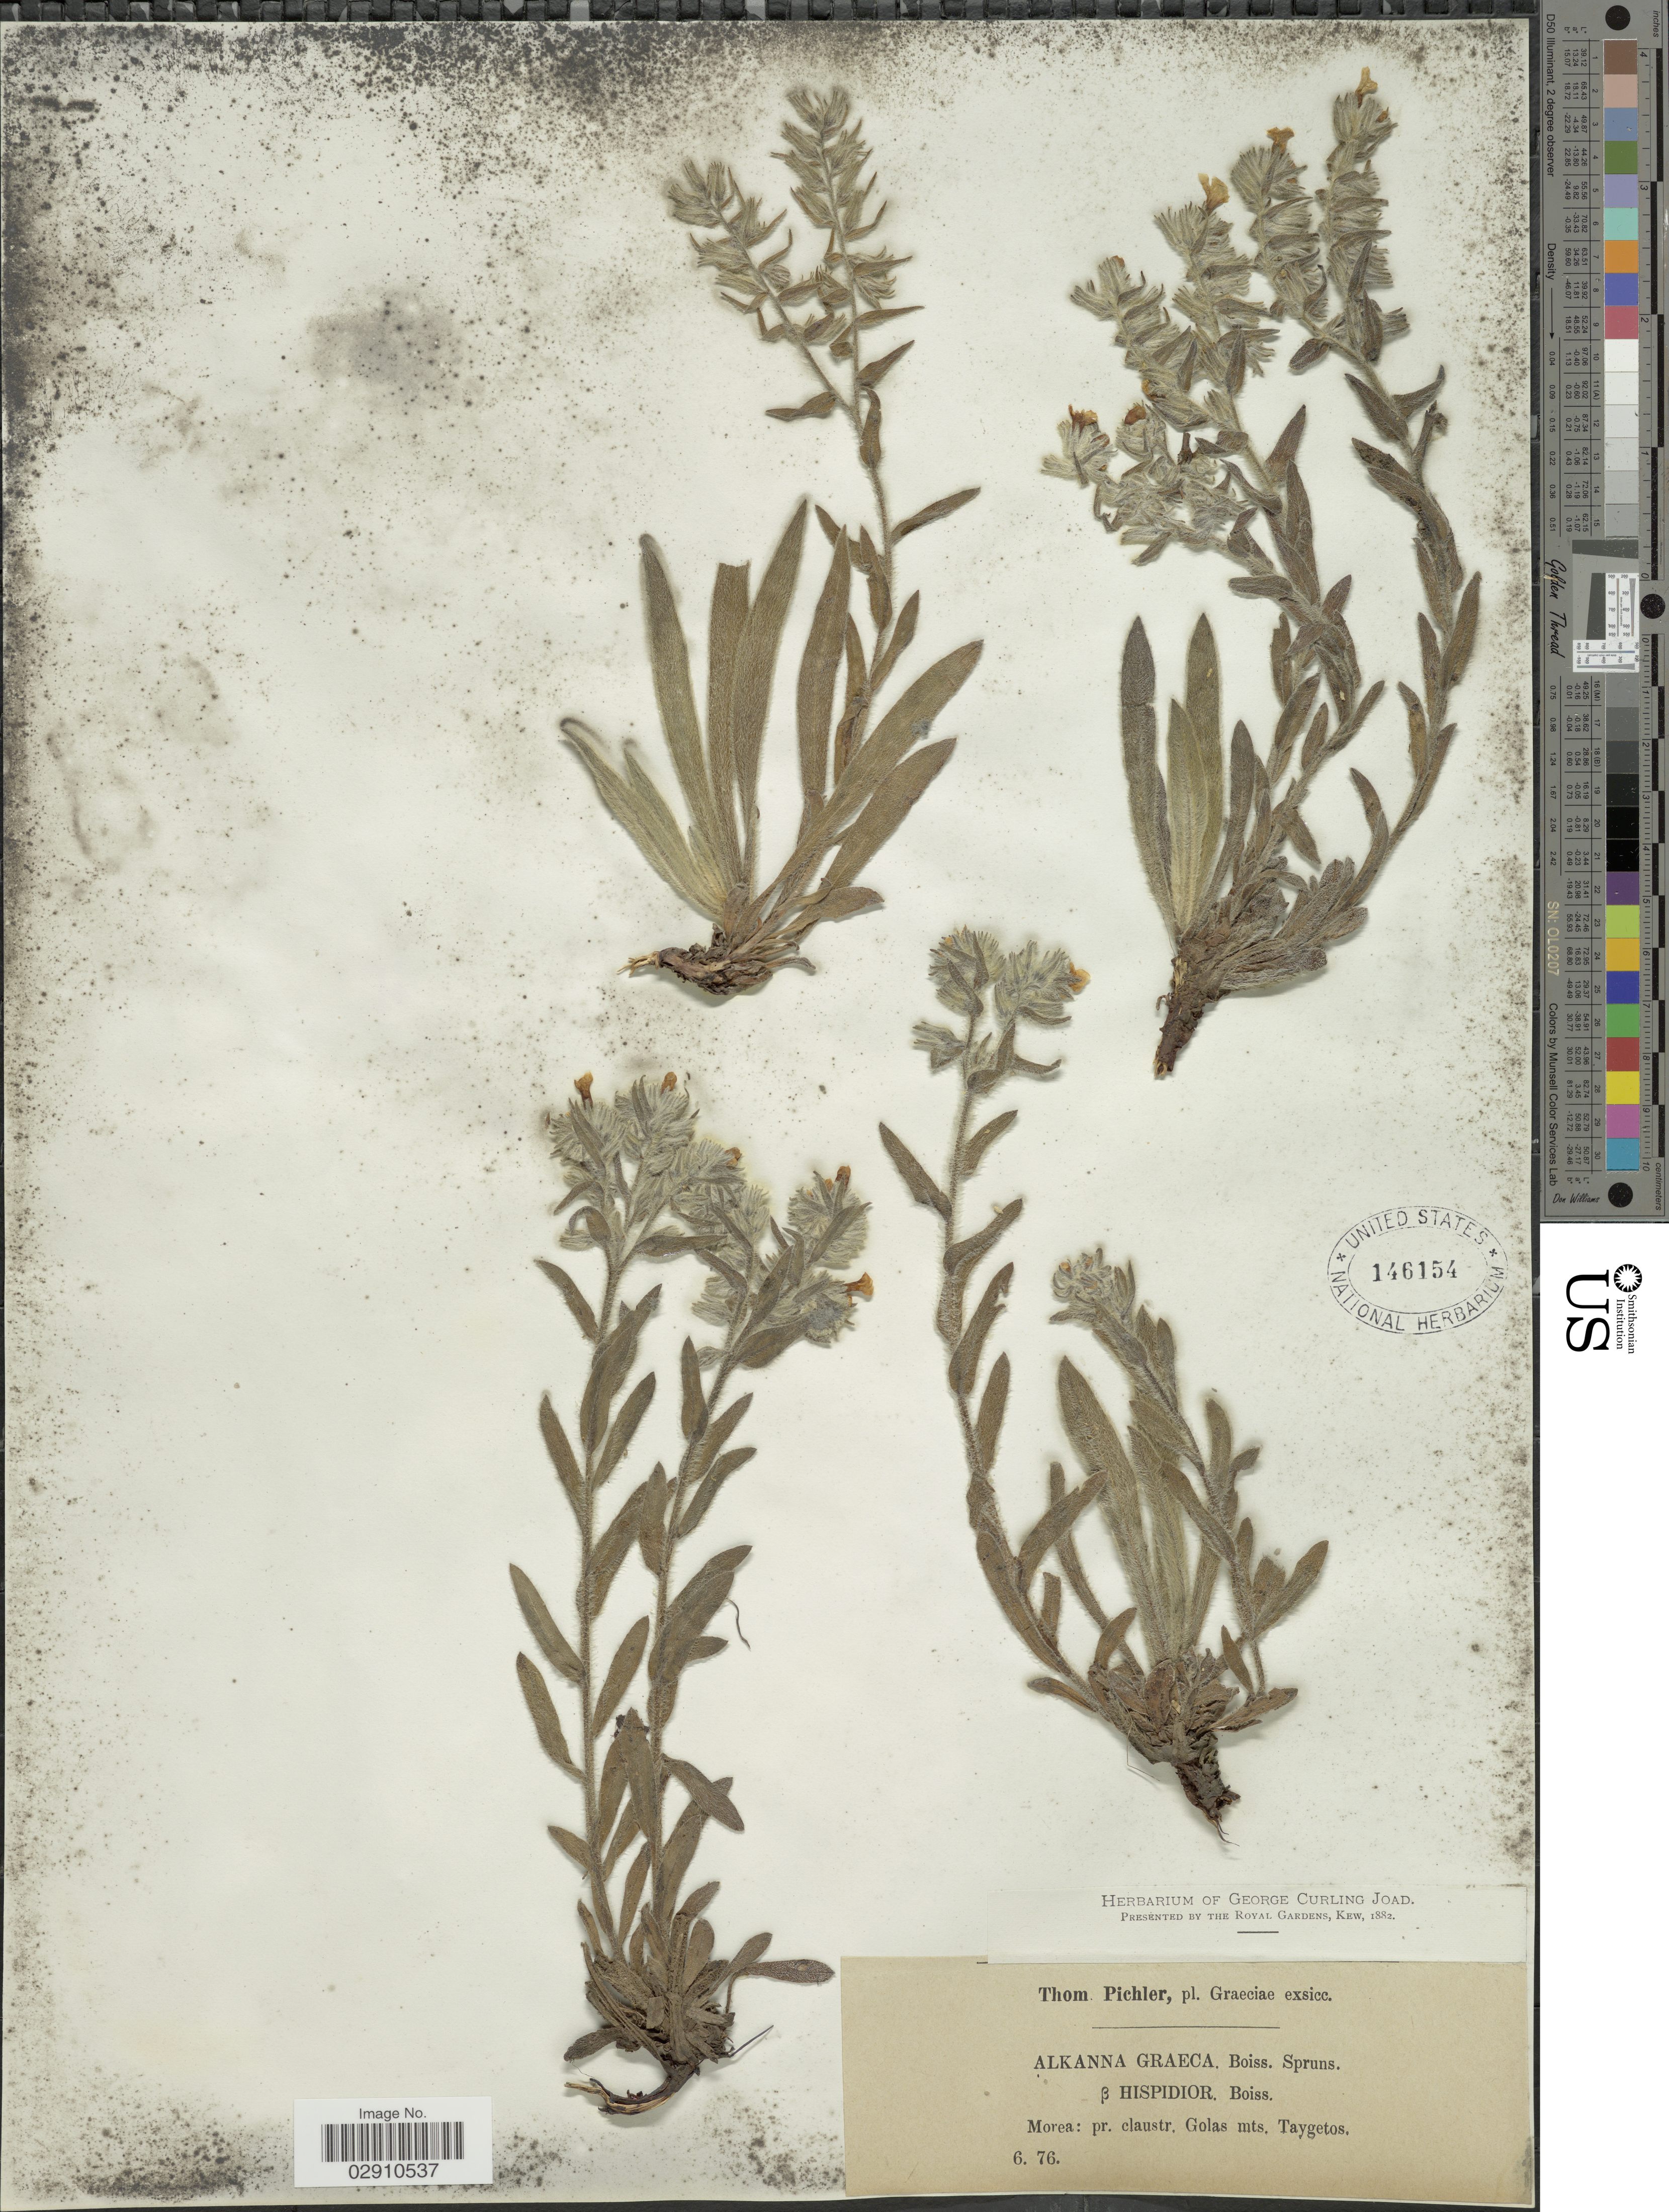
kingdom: Plantae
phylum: Tracheophyta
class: Magnoliopsida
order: Boraginales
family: Boraginaceae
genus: Alkanna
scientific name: Alkanna graeca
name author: Boiss. & Spruner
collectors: T. Pichler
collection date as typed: Transcribed d/m/y: /6/76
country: Greece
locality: Morea: pr. claustr. Golas mts. Taygetos.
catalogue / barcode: US 146154